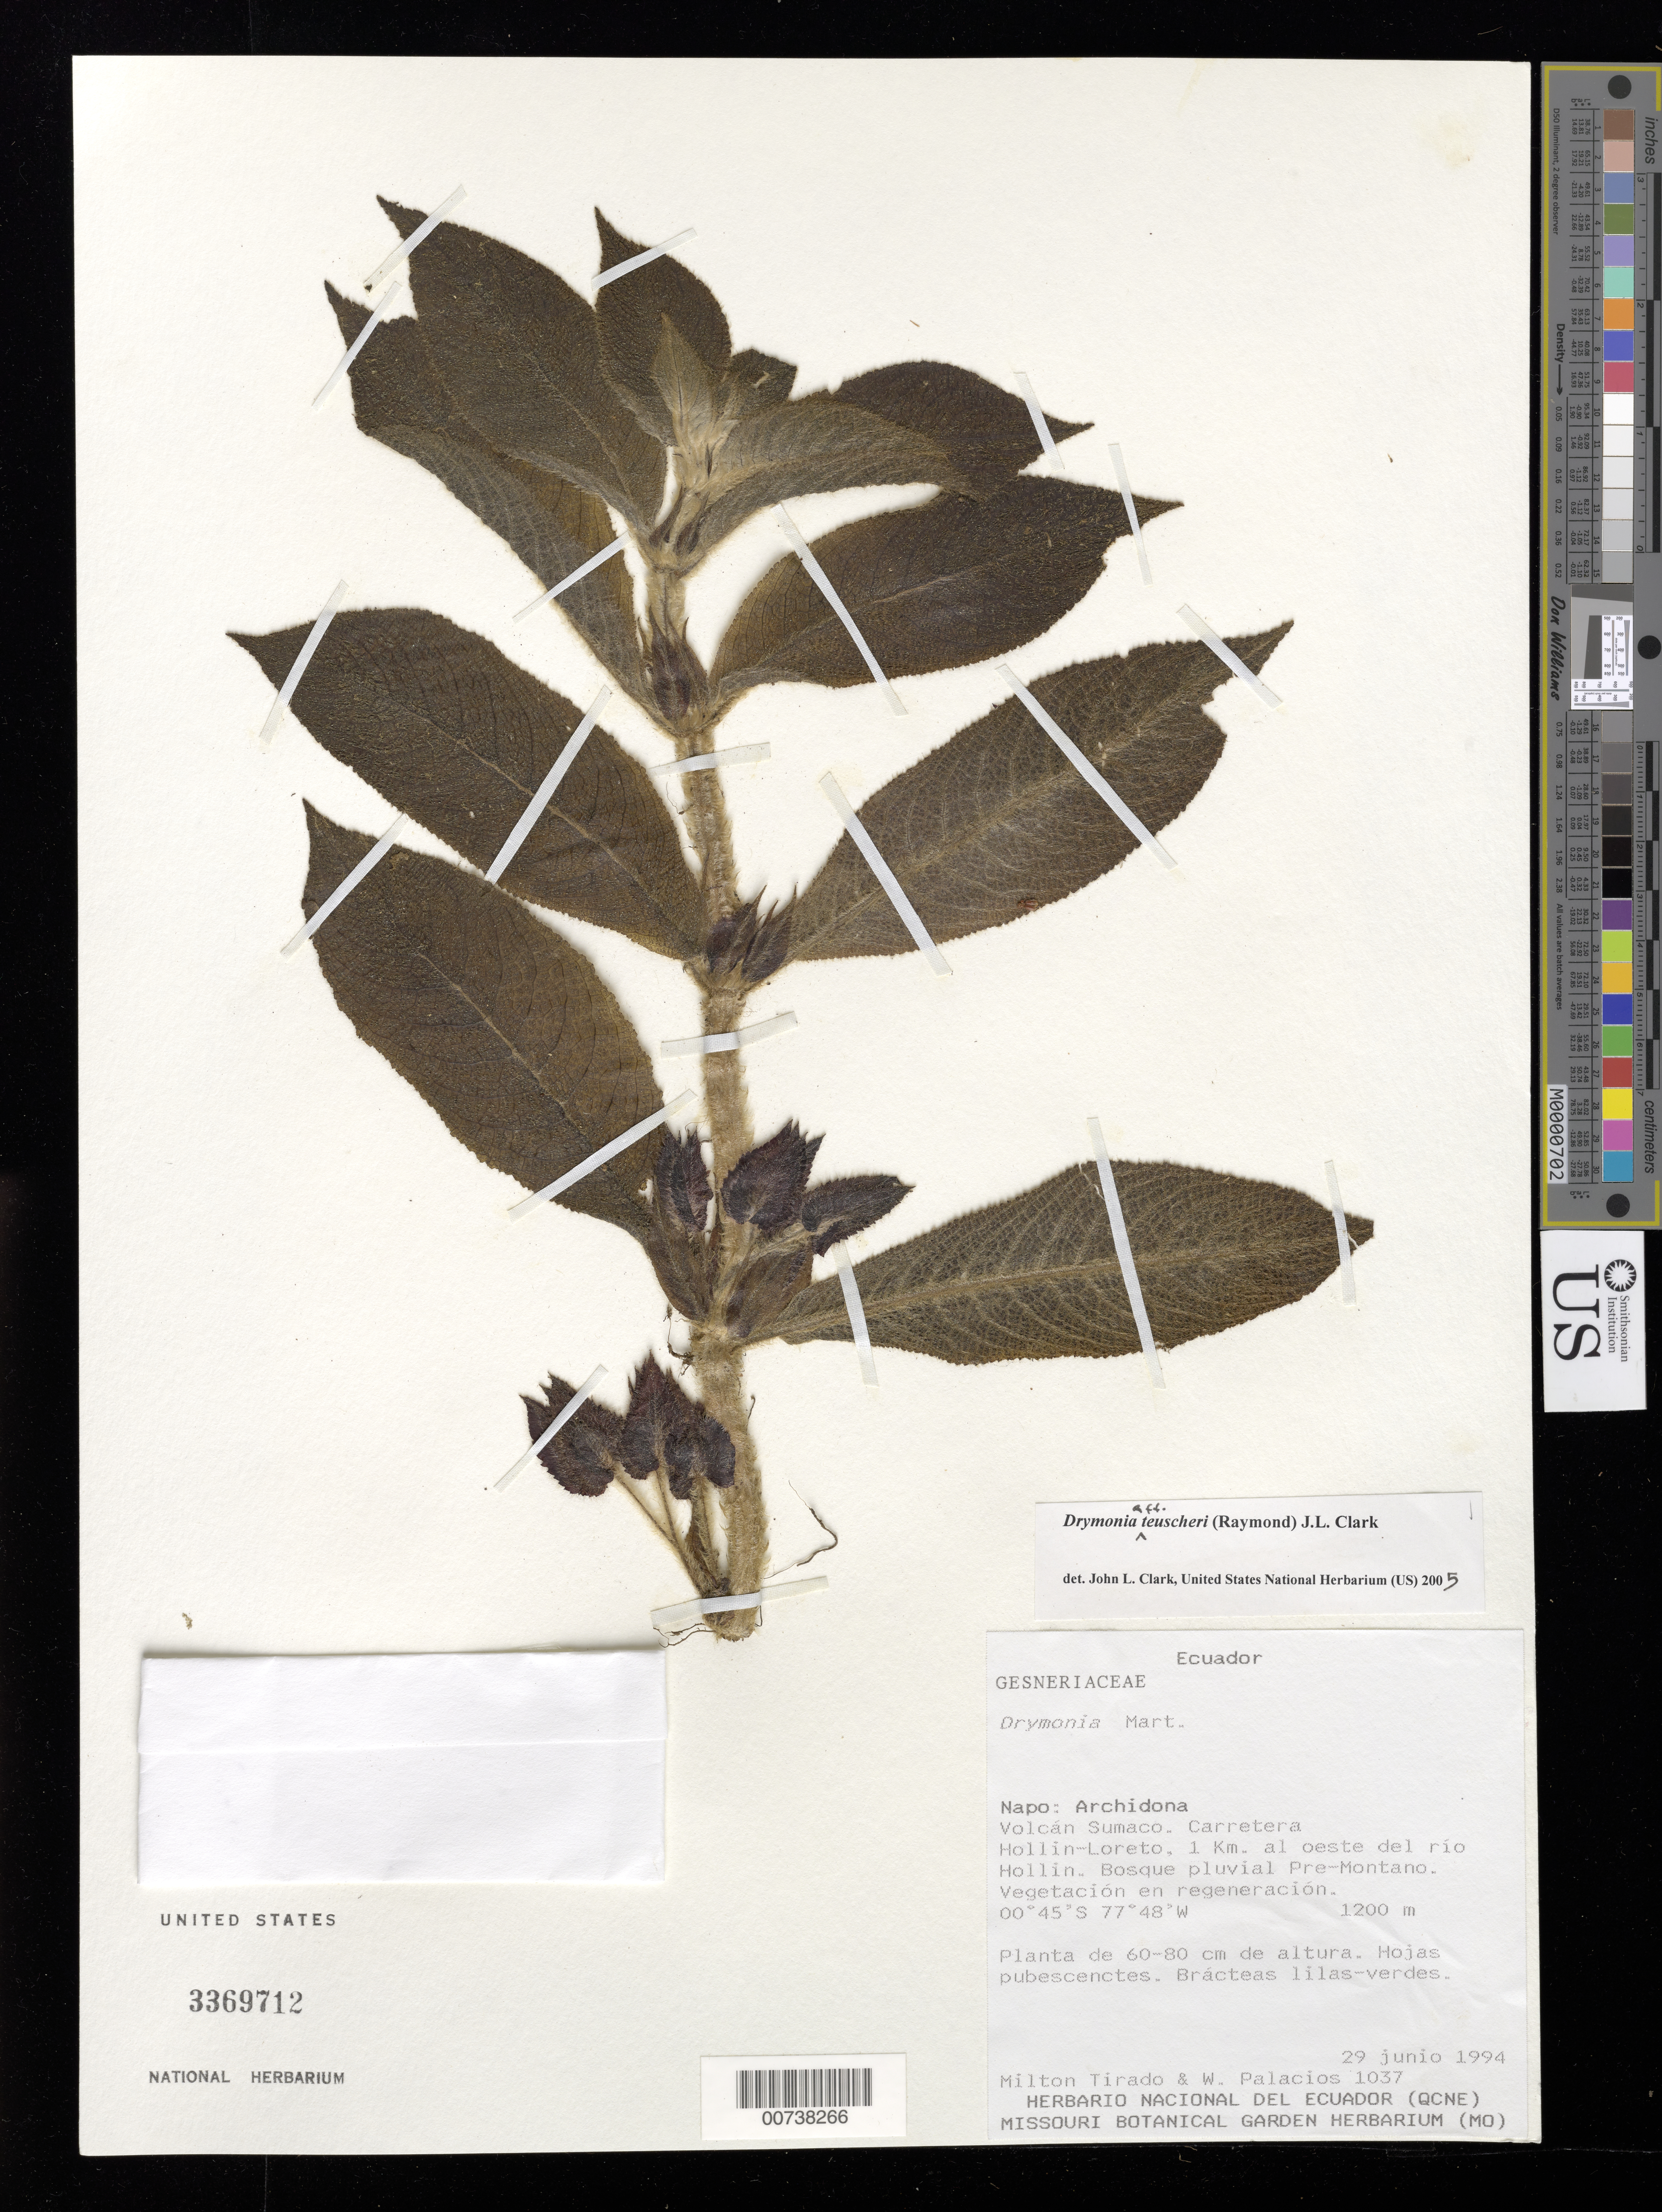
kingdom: Plantae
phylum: Tracheophyta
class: Magnoliopsida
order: Lamiales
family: Gesneriaceae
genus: Drymonia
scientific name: Drymonia teuscheri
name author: (Raymond) J.L. Clark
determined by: Clark, J. L., (SEL), The Marie Selby Botanical Garden (UNITED STATES)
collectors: M. Tirado & W. Palacios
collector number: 1037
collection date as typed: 29 Jun 1994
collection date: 1994-06-29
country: Ecuador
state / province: Napo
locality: Archidona Cantón; Volcán Sumaco, Carretera Hollin - Loreto, 1 km al oeste del Río Hollin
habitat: Bosque pluvial pre-montano; vegetación en regeneración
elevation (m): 1200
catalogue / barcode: US 3369712